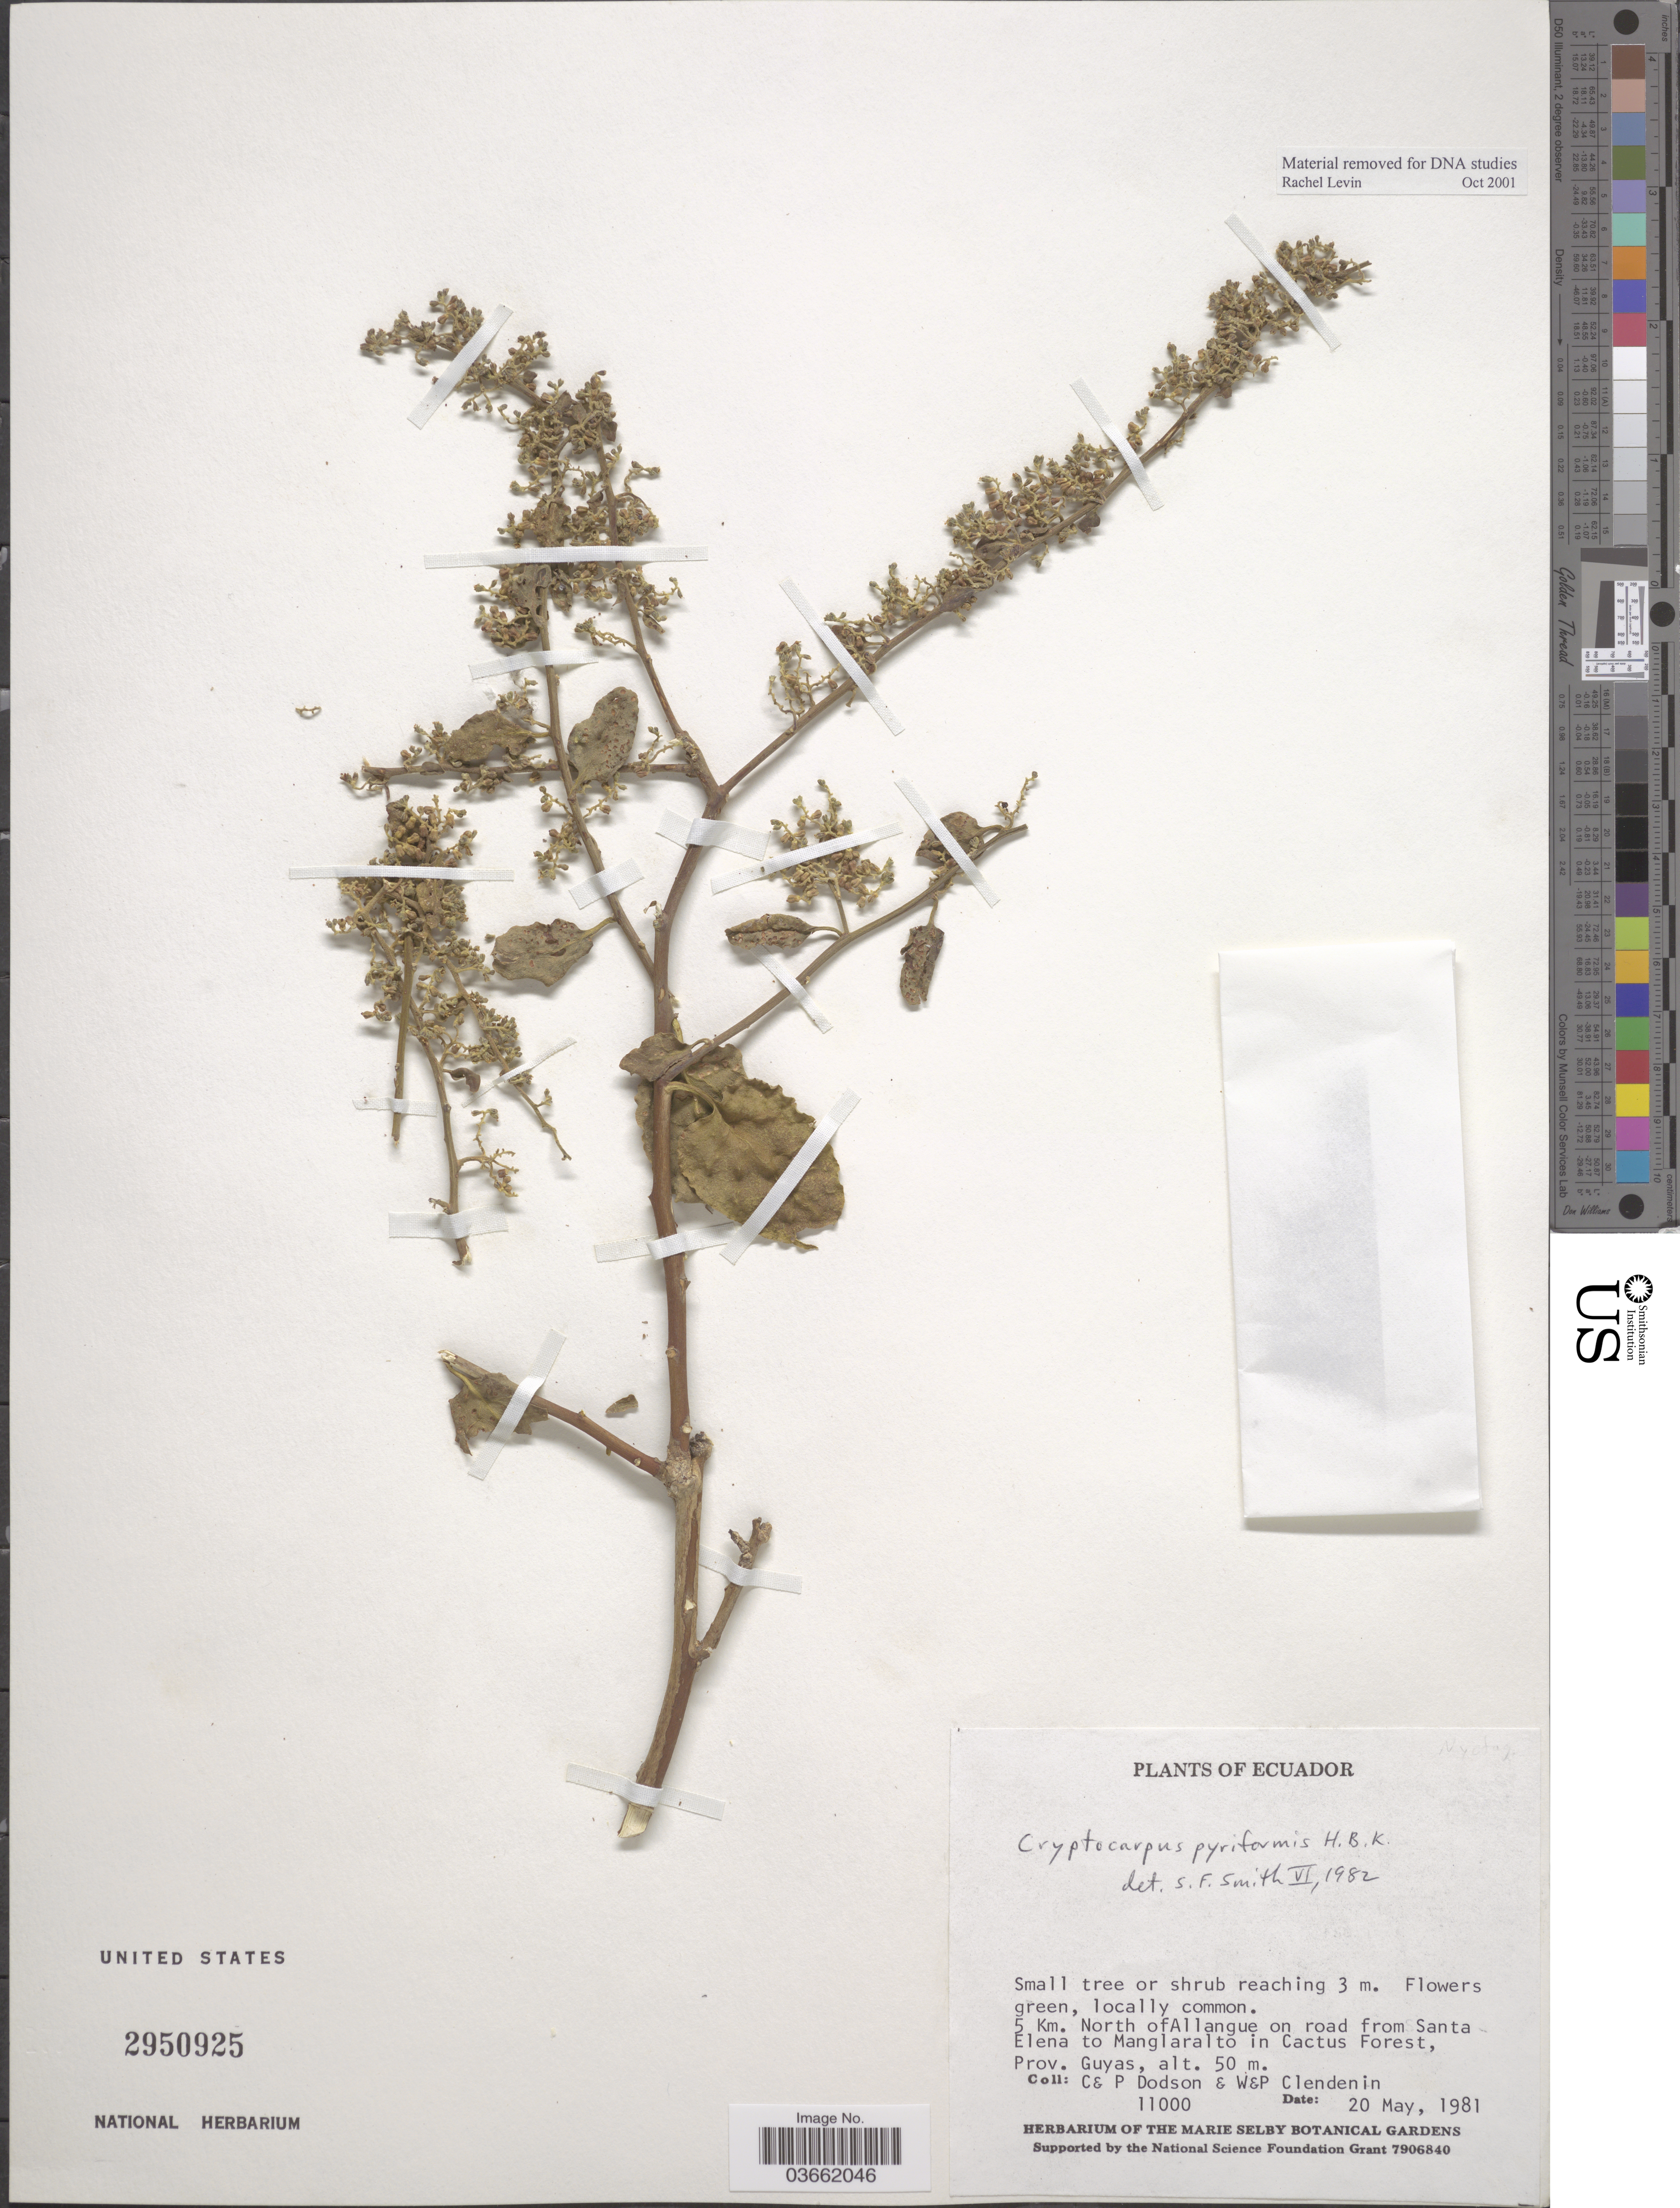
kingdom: Plantae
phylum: Tracheophyta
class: Magnoliopsida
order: Caryophyllales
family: Nyctaginaceae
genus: Cryptocarpus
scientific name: Cryptocarpus pyriformis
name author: Kunth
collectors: C. Dodson, P. Dodson, W. Clendenin & P. Clendenin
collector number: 11000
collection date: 1981-05-20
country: Ecuador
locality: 5 Km. North of Allangue on road from Santa.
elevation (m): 50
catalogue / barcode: US 2950925